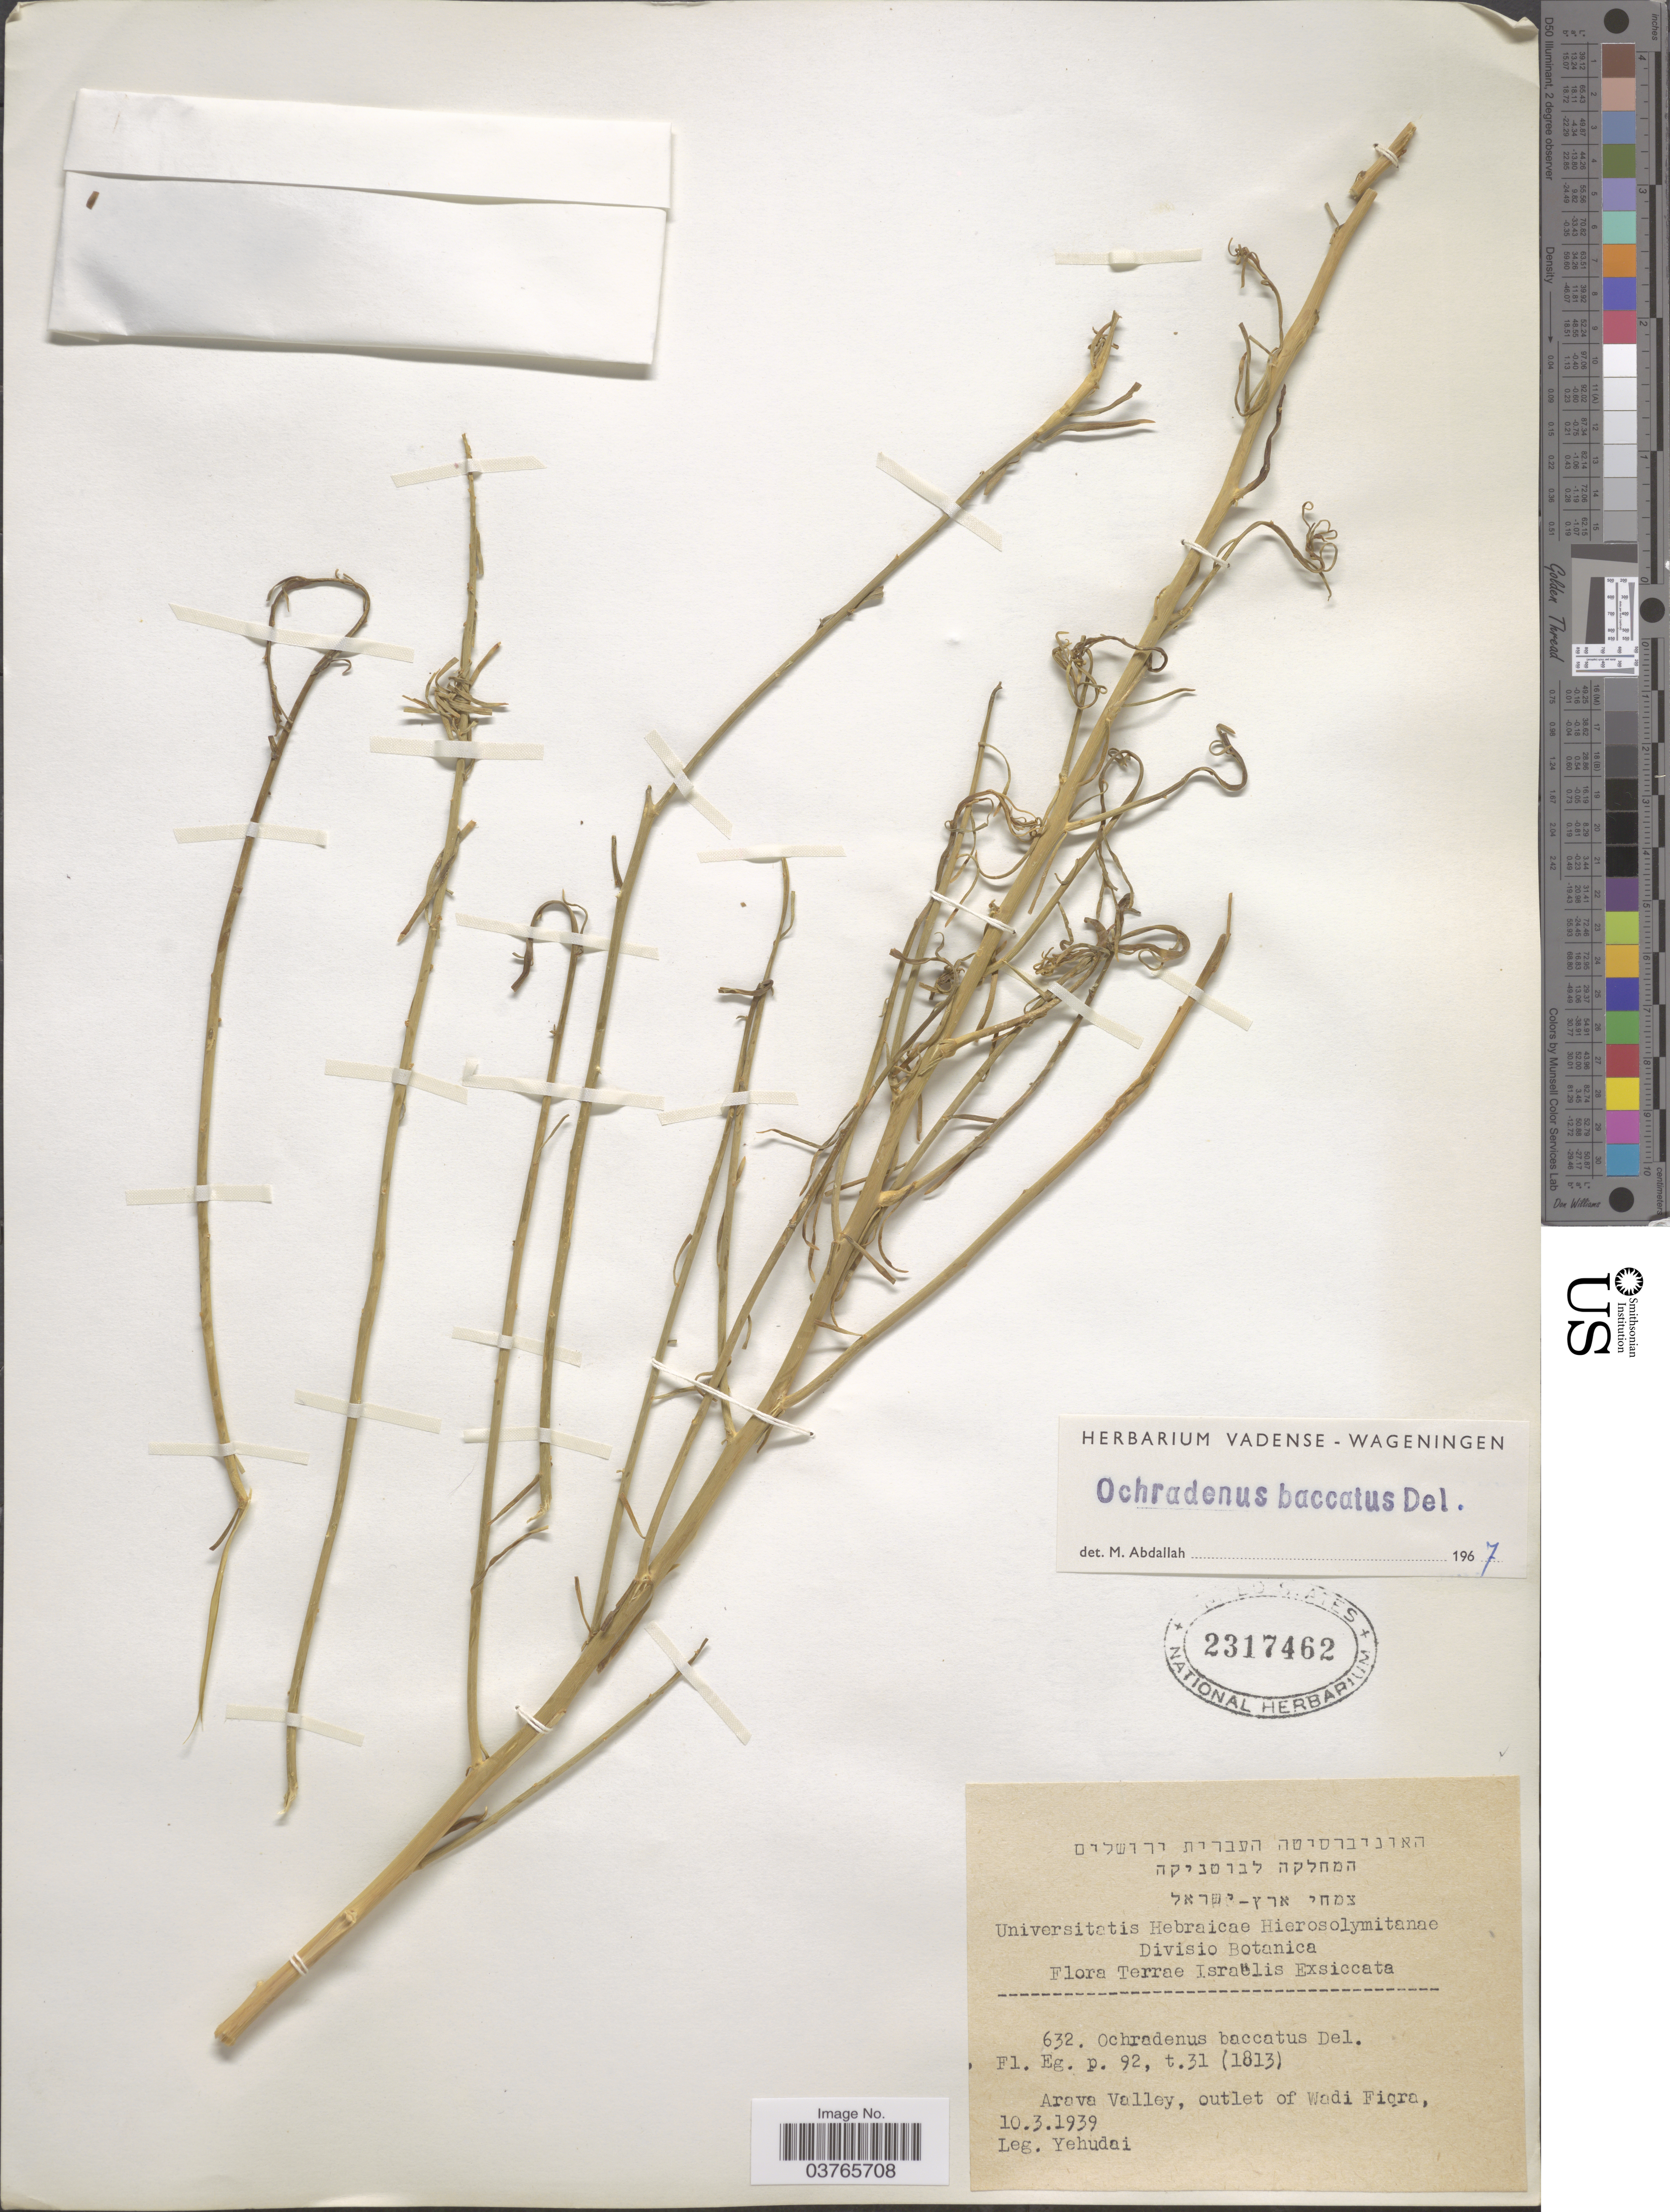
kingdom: Plantae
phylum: Tracheophyta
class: Magnoliopsida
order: Brassicales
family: Resedaceae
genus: Ochradenus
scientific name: Ochradenus baccatus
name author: Delile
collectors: Yehudai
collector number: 632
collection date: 1939-03-10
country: Israel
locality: Terrae Israëlis. Arava Valley, outlet of Wadi Fiqra.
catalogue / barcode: US 2317462